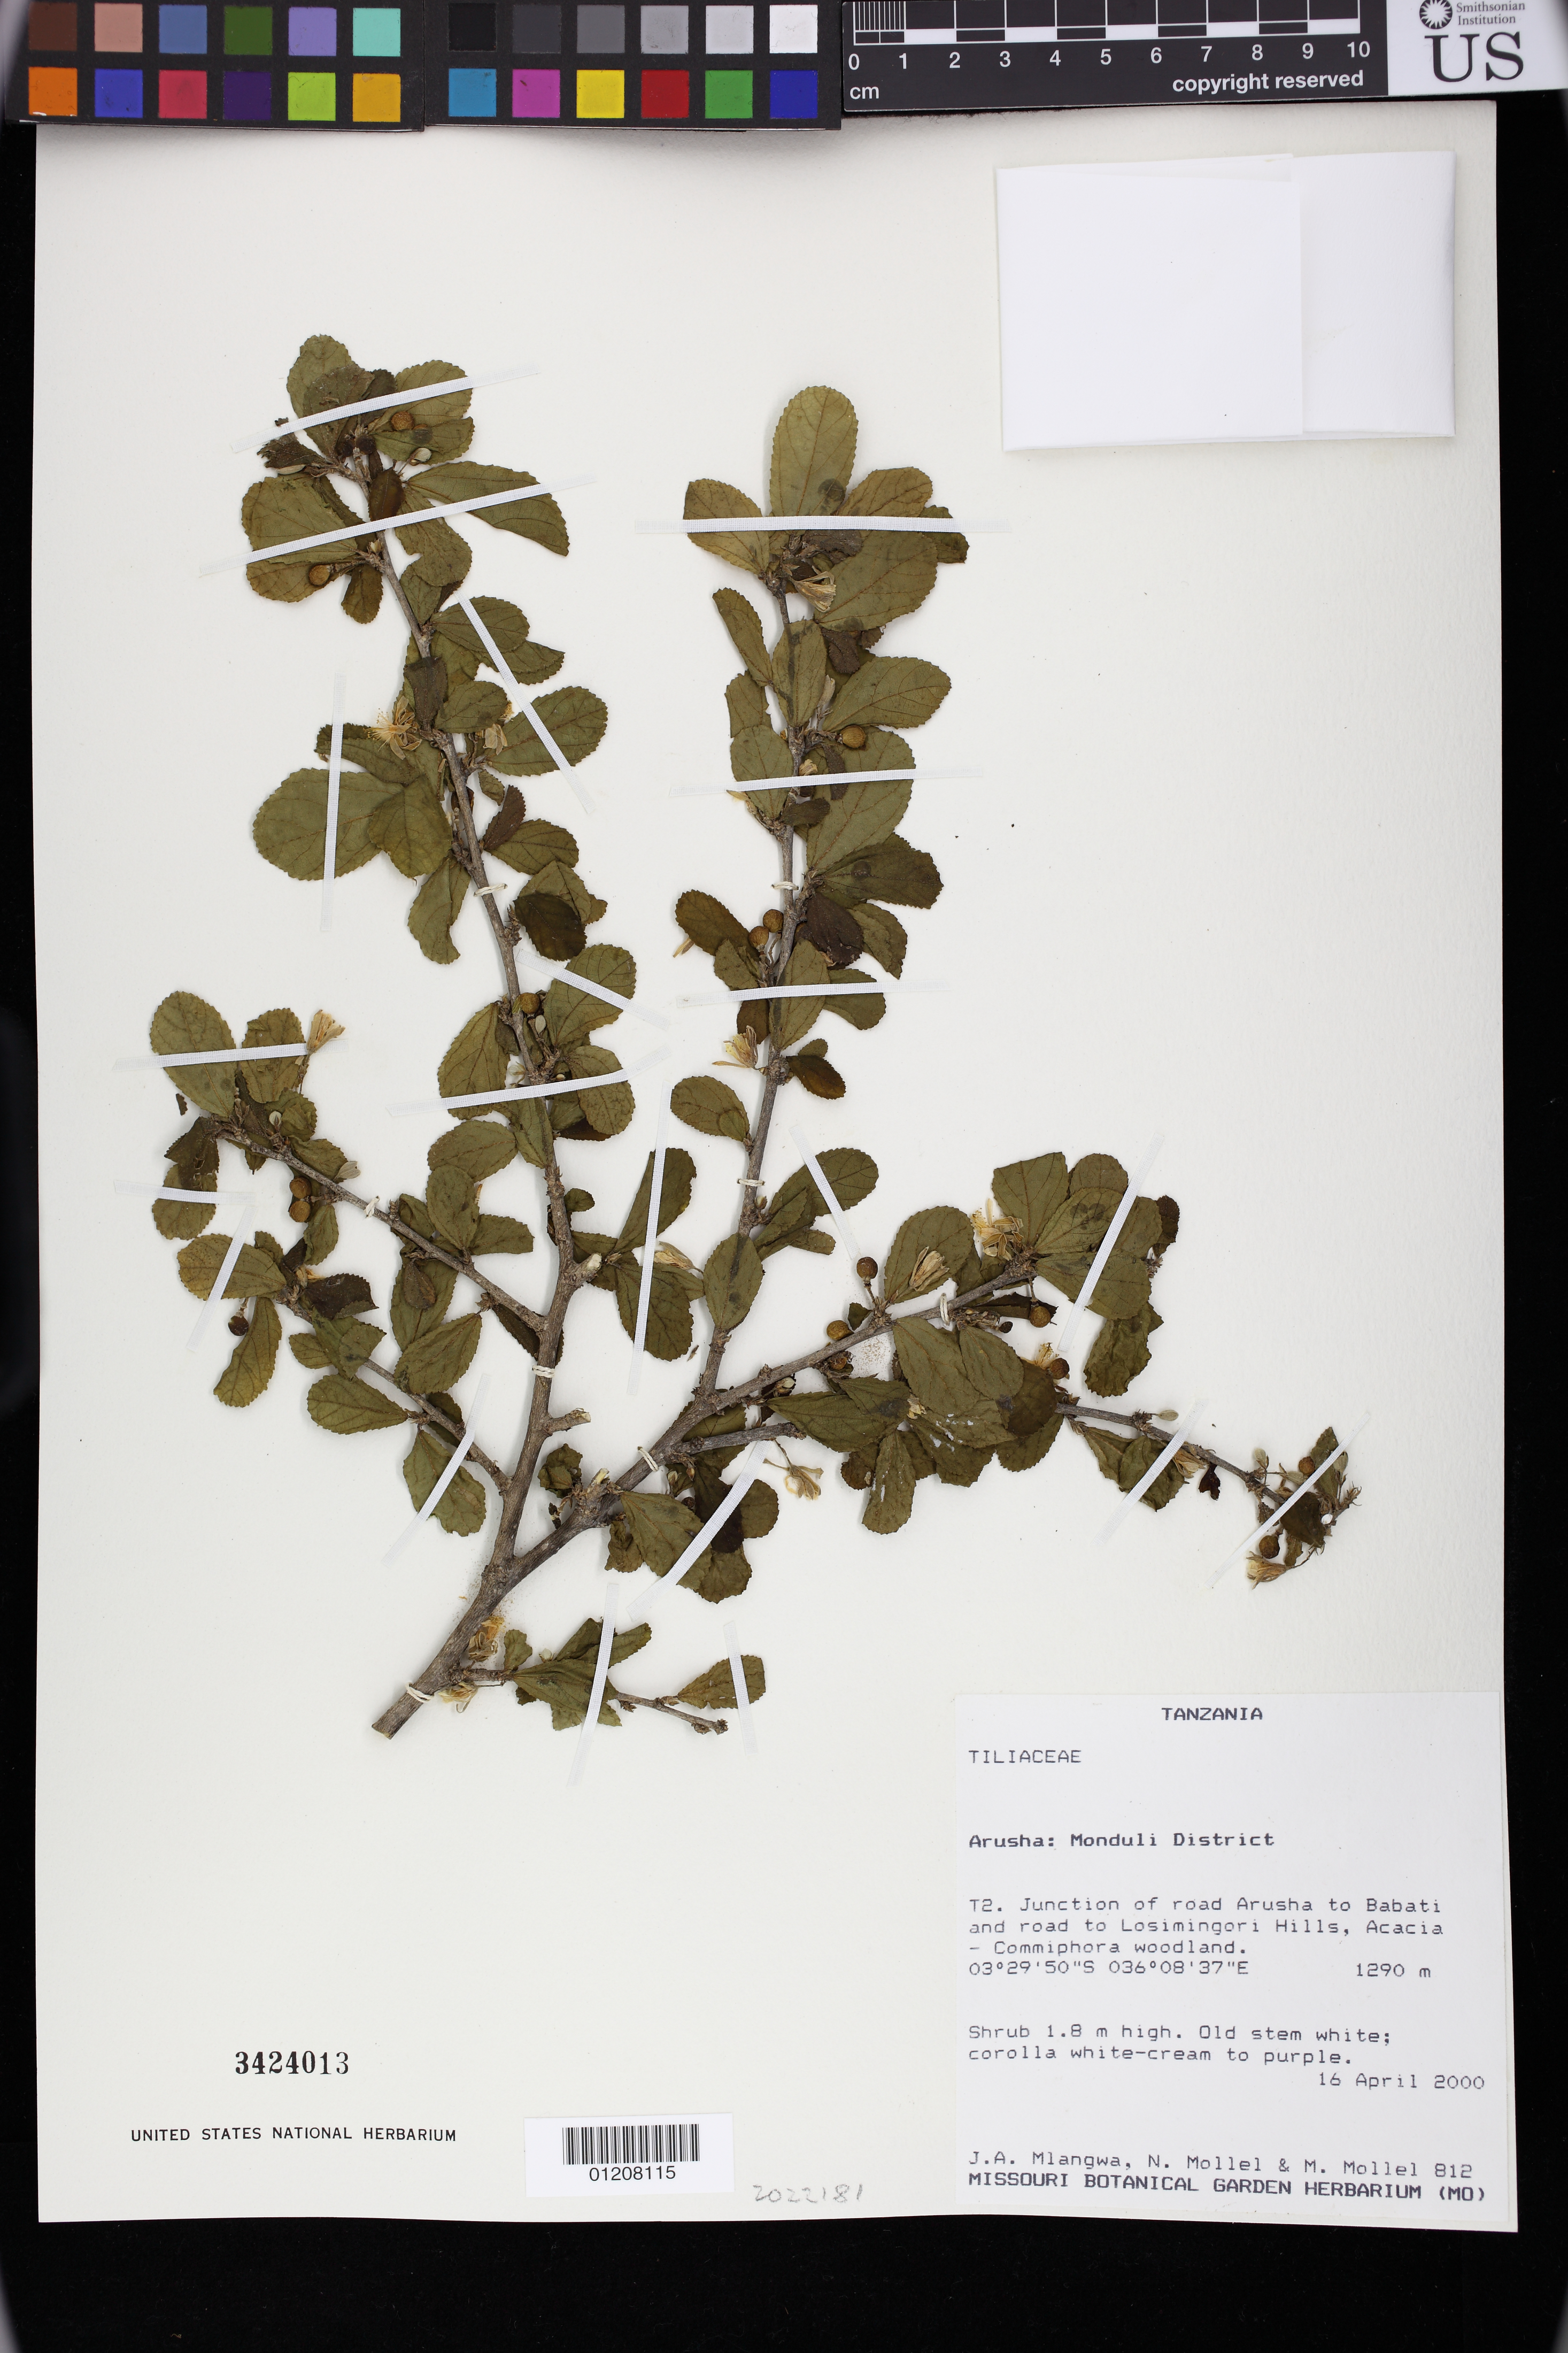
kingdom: Plantae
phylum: Tracheophyta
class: Magnoliopsida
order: Malvales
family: Malvaceae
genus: Grewia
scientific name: Grewia sp.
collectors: J. Mlangwa, N. Mollel & M. Mollel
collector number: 812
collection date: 2000-04-16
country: Tanzania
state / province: Arusha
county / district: Monduli District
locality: T2. Junction of road Arusha to Babati and road to Losimingori Hills, Aracia - Commiphora woodland.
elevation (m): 1290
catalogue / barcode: US 3424013